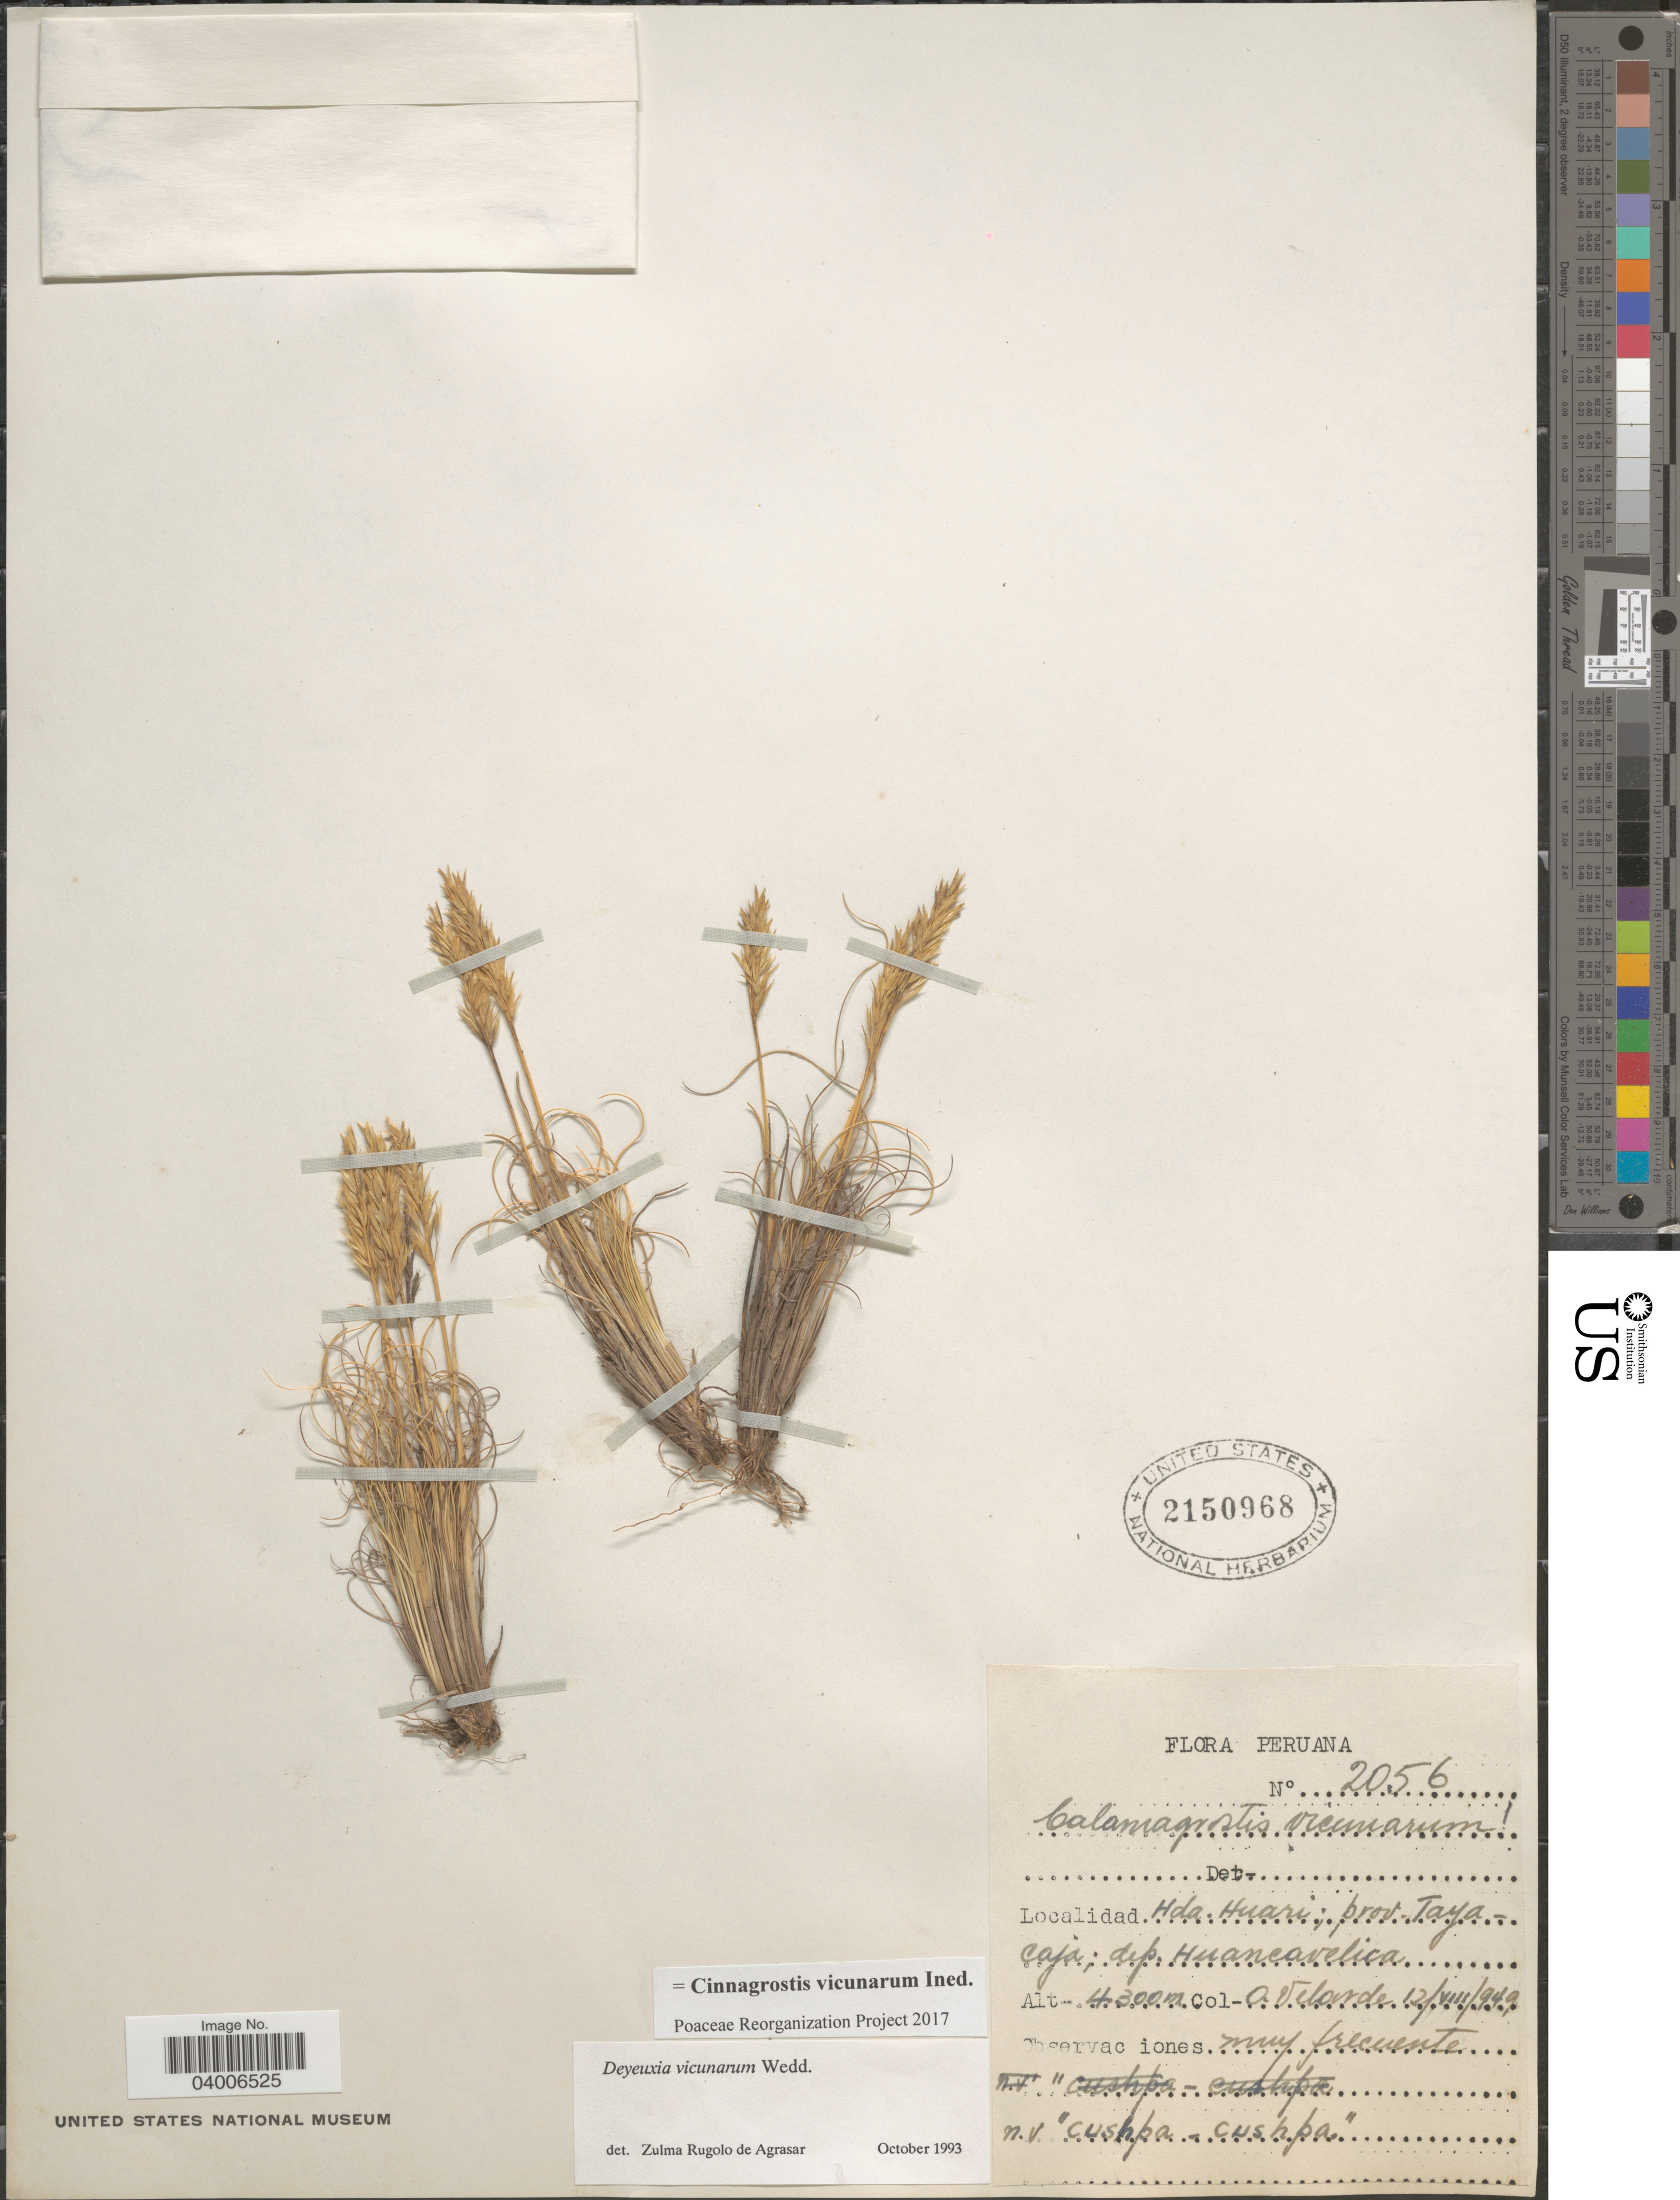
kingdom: Plantae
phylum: Tracheophyta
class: Liliopsida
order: Poales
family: Poaceae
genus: Cinnagrostis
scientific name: Cinnagrostis violacea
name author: (Wedd.) P.M. Peterson et al.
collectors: O. Velarde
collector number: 2056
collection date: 1949-08-12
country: Peru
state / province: Huancavelica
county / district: Tayacaja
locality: Hda. Huari; Prov. Tayacaja; dep. Huancavelica.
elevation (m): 4300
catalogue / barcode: US 2150968